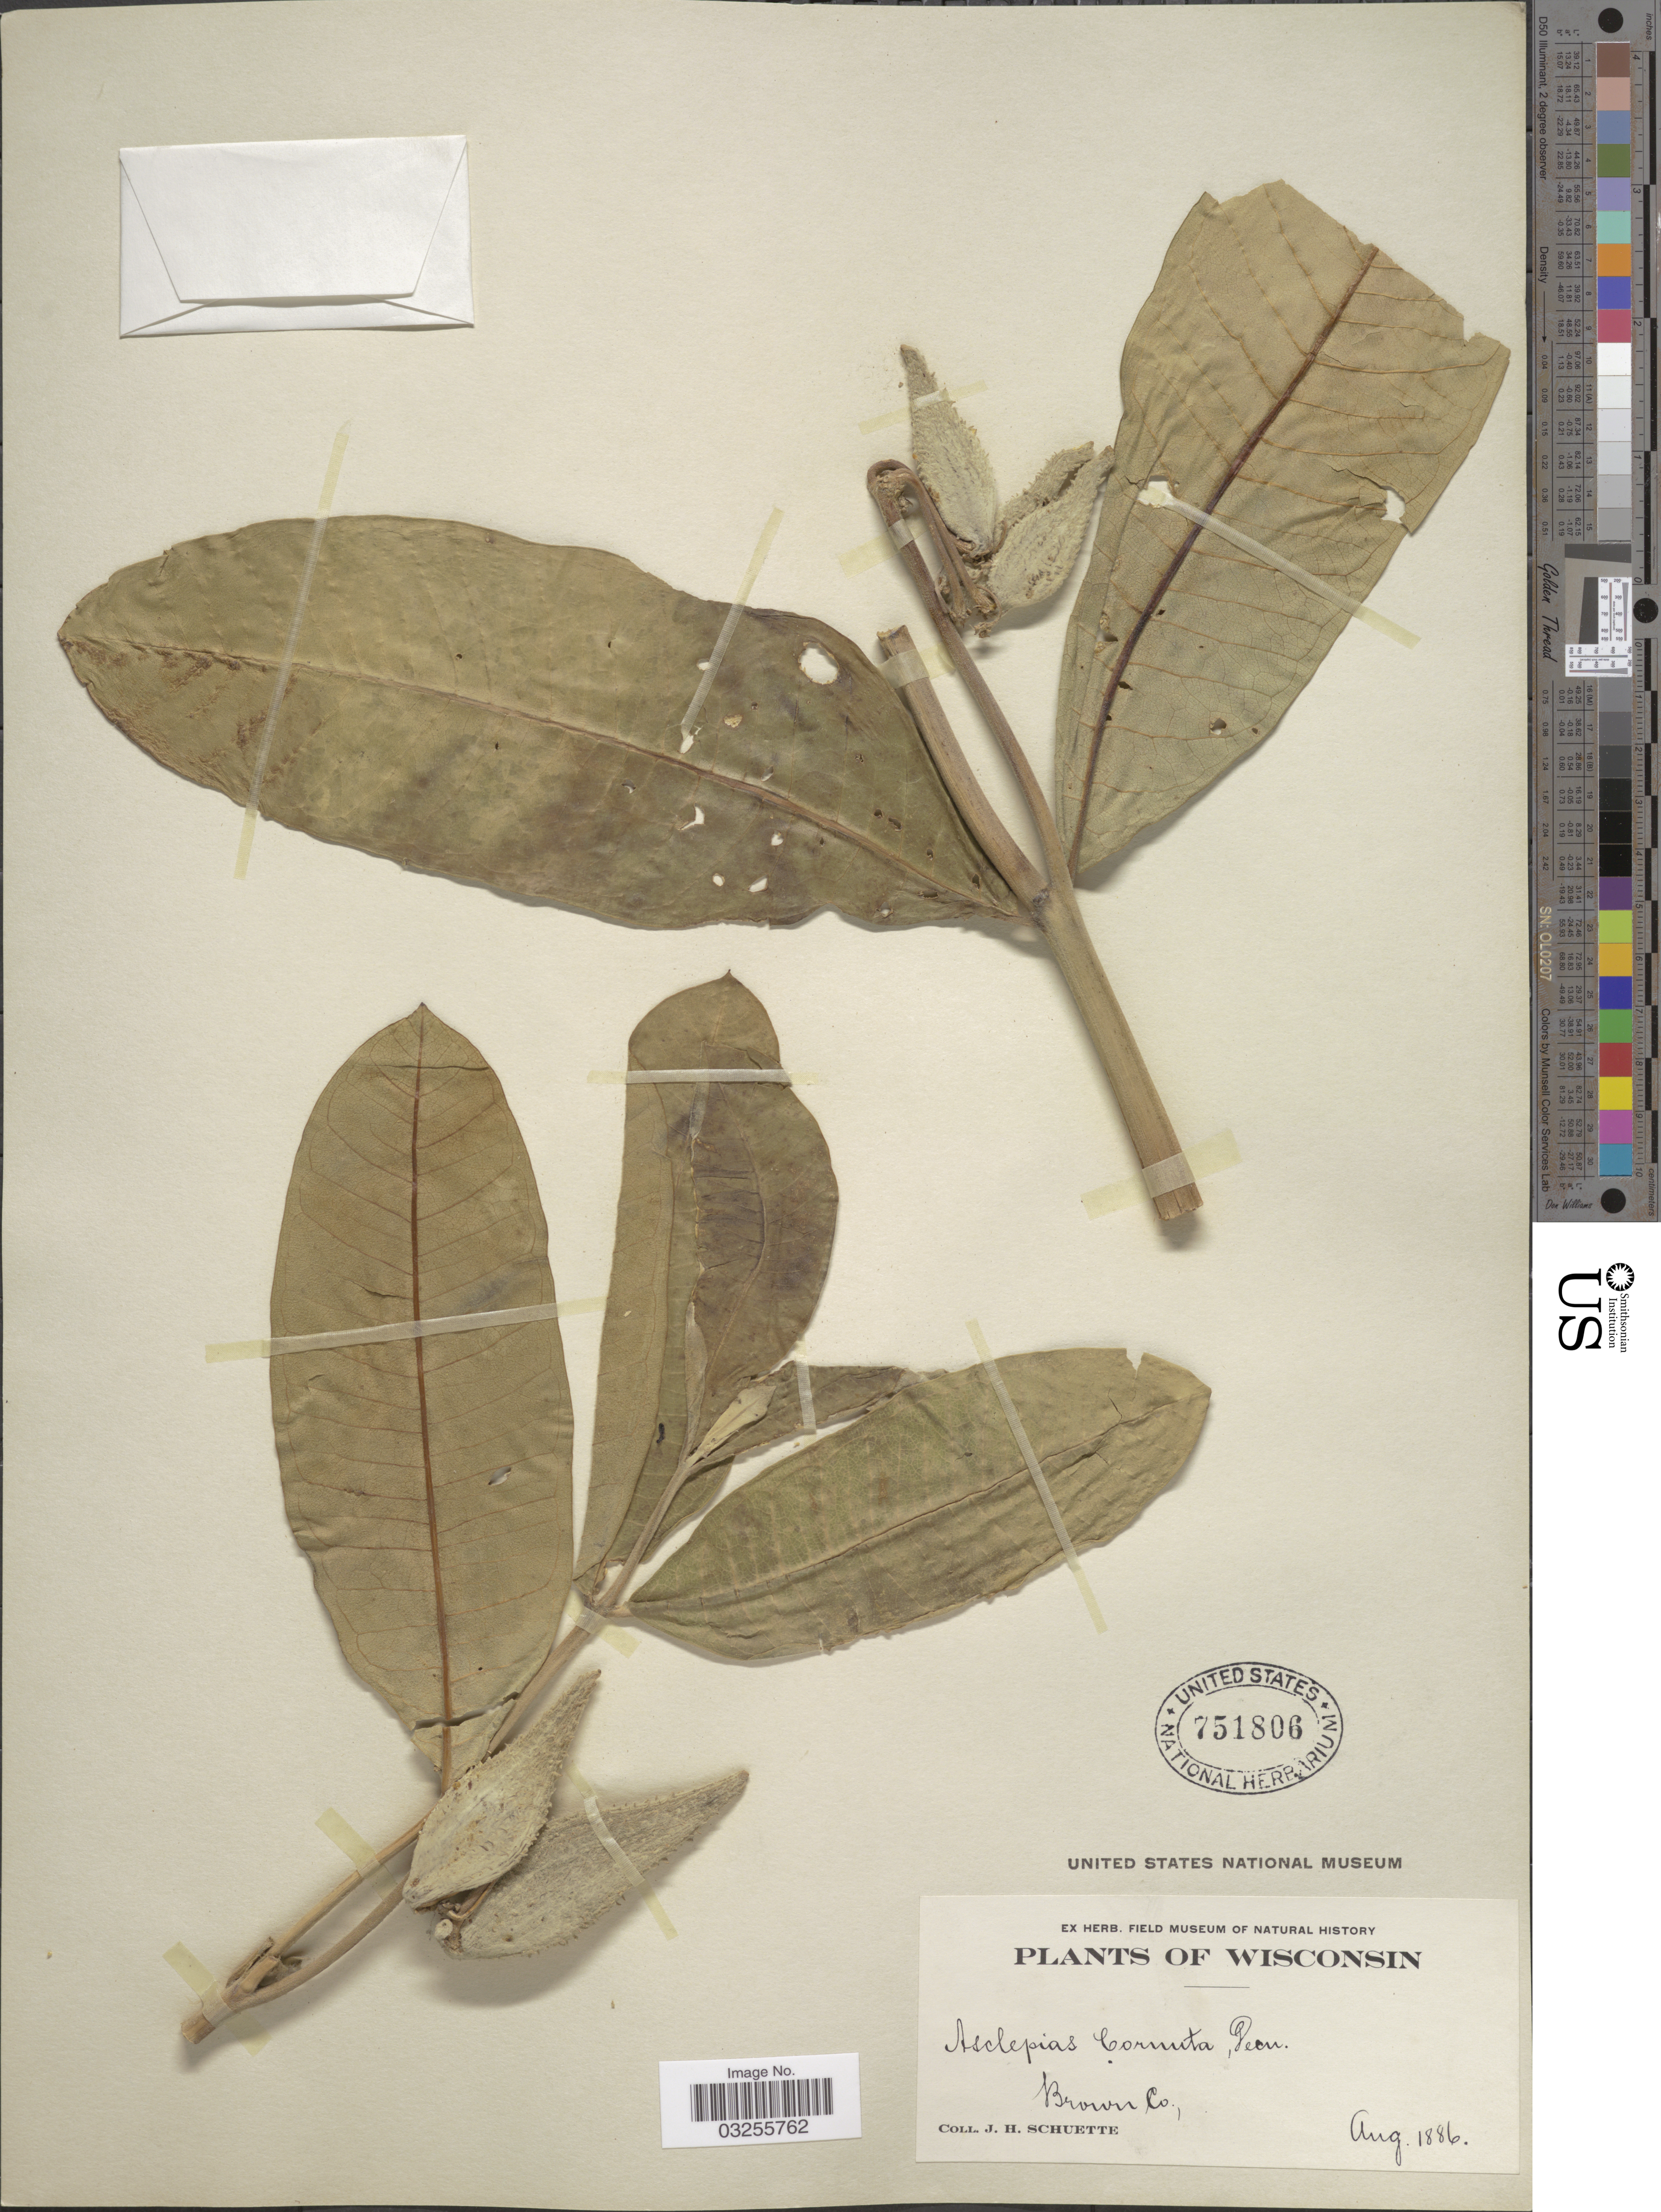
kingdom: Plantae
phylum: Tracheophyta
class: Magnoliopsida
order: Gentianales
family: Apocynaceae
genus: Asclepias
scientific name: Asclepias syriaca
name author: L.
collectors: J. H. Schuette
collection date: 1886-08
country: United States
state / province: Wisconsin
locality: Brown Co.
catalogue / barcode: US 751806